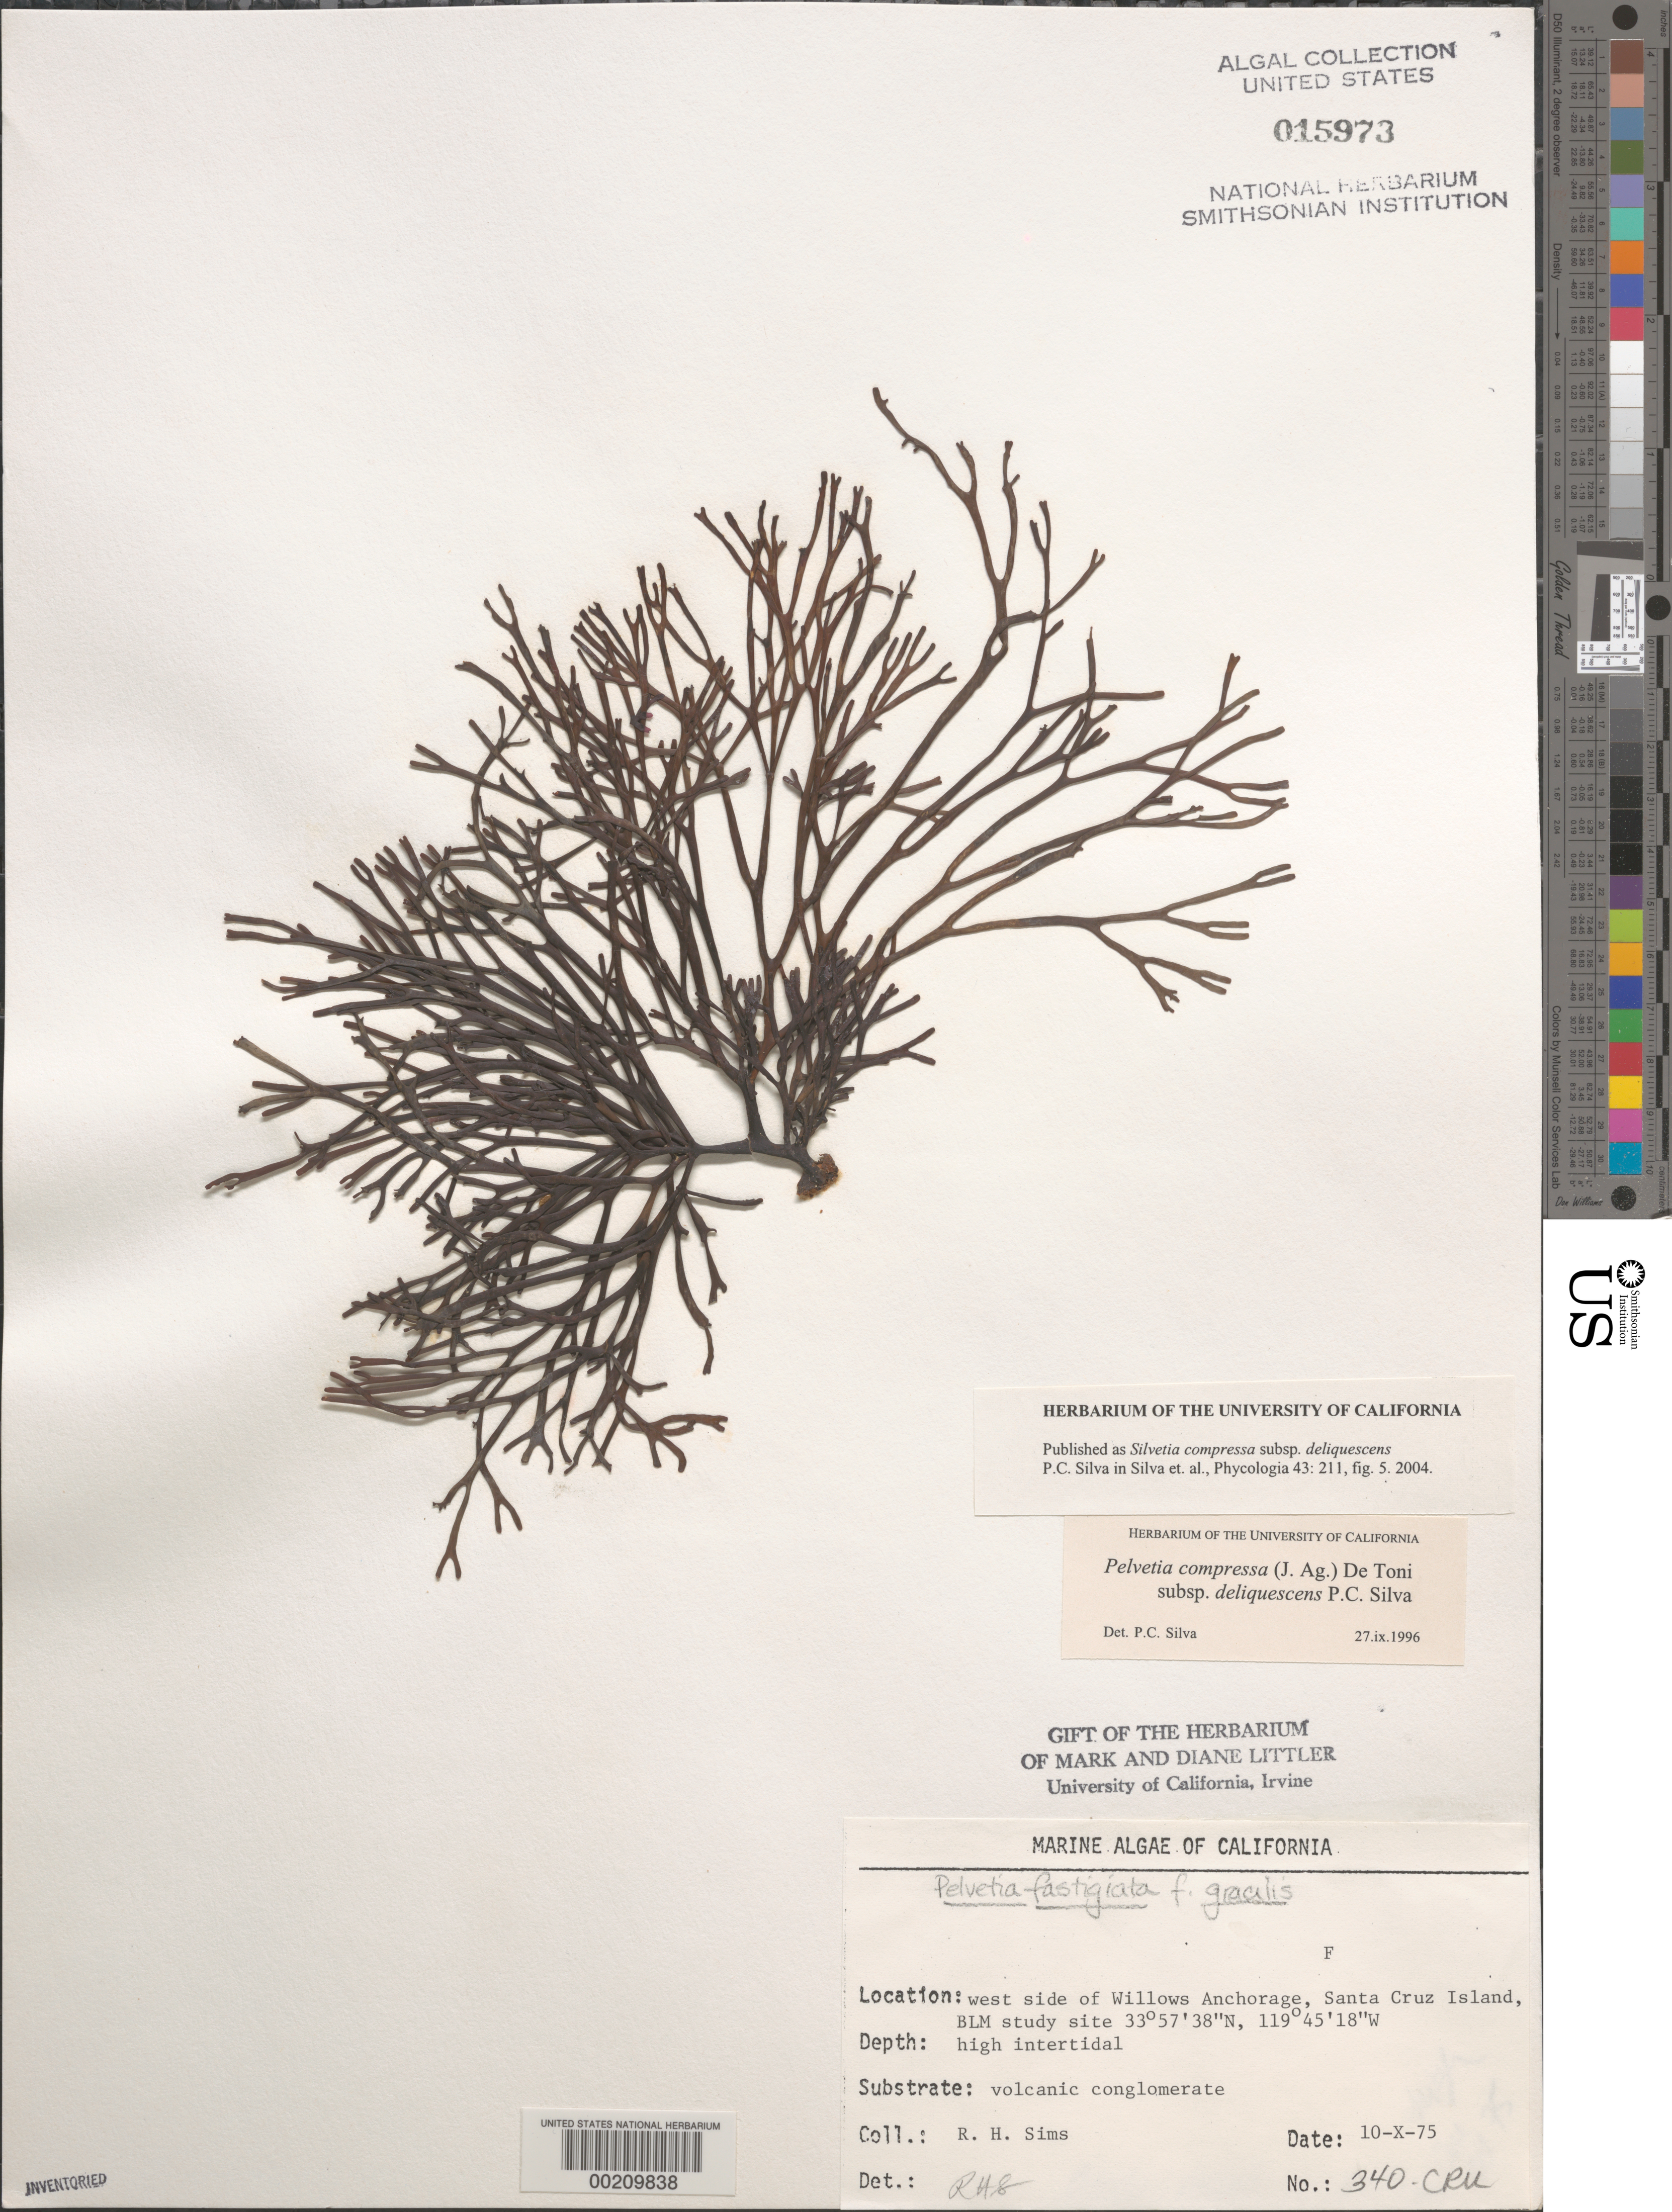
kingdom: Chromista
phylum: Ochrophyta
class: Phaeophyceae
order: Fucales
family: Fucaceae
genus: Silvetia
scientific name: Silvetia compressa subsp. deliquescens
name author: P.C. Silva in P.C. Silva et al.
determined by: Silva, P. C.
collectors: R. H. Sims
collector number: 340-CRU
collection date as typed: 10 Oct 1975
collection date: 1975-10-10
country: United States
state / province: California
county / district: Santa Barbara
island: Santa Cruz Island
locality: Willows Anchorage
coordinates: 33 57'38"N, 119 45'18"W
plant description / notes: BLM-SOCALBIGHT Rocky Intertidal Survey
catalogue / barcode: US 15973